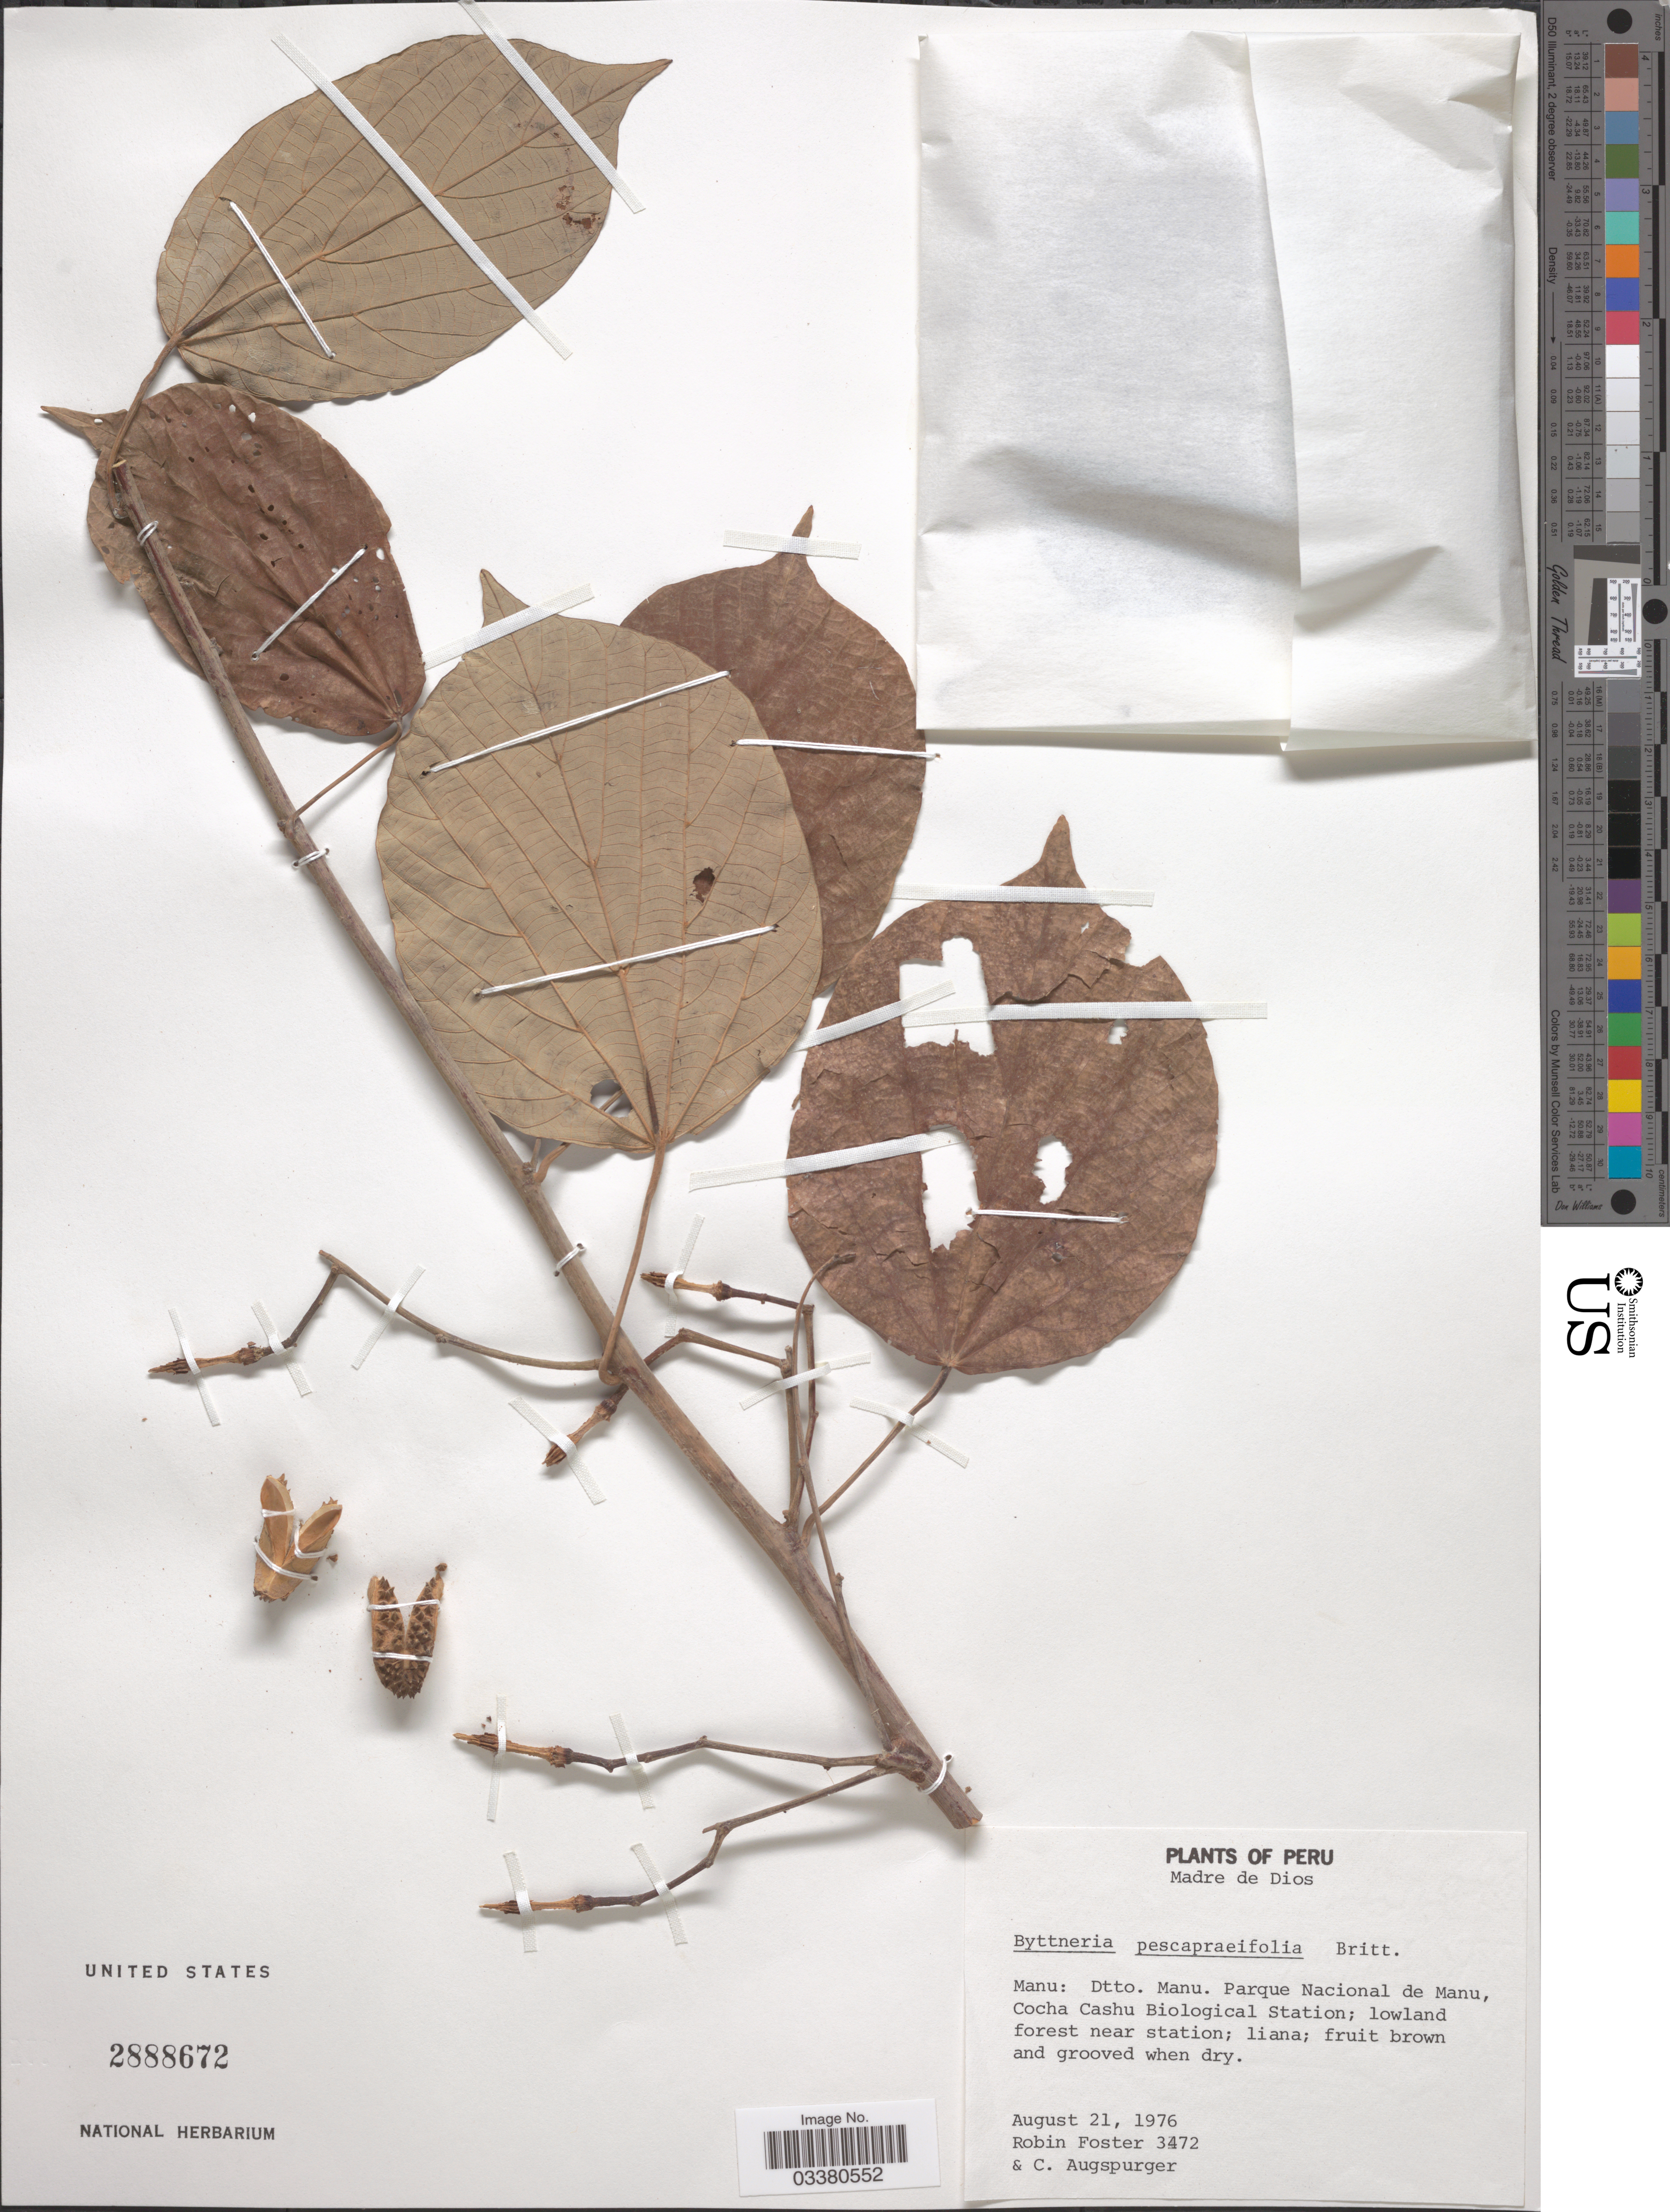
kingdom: Plantae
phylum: Tracheophyta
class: Magnoliopsida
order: Malvales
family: Malvaceae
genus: Byttneria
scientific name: Byttneria pescapriifolia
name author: Britton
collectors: R. B. Foster & C. Augspurger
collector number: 3472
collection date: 1976-08-21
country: Peru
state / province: Madre de Dios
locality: Manu: Dtto. Manu. Parque Nacional de Manu, Cocha Cashu Biological Station; lowland forest near station.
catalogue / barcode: US 2888672